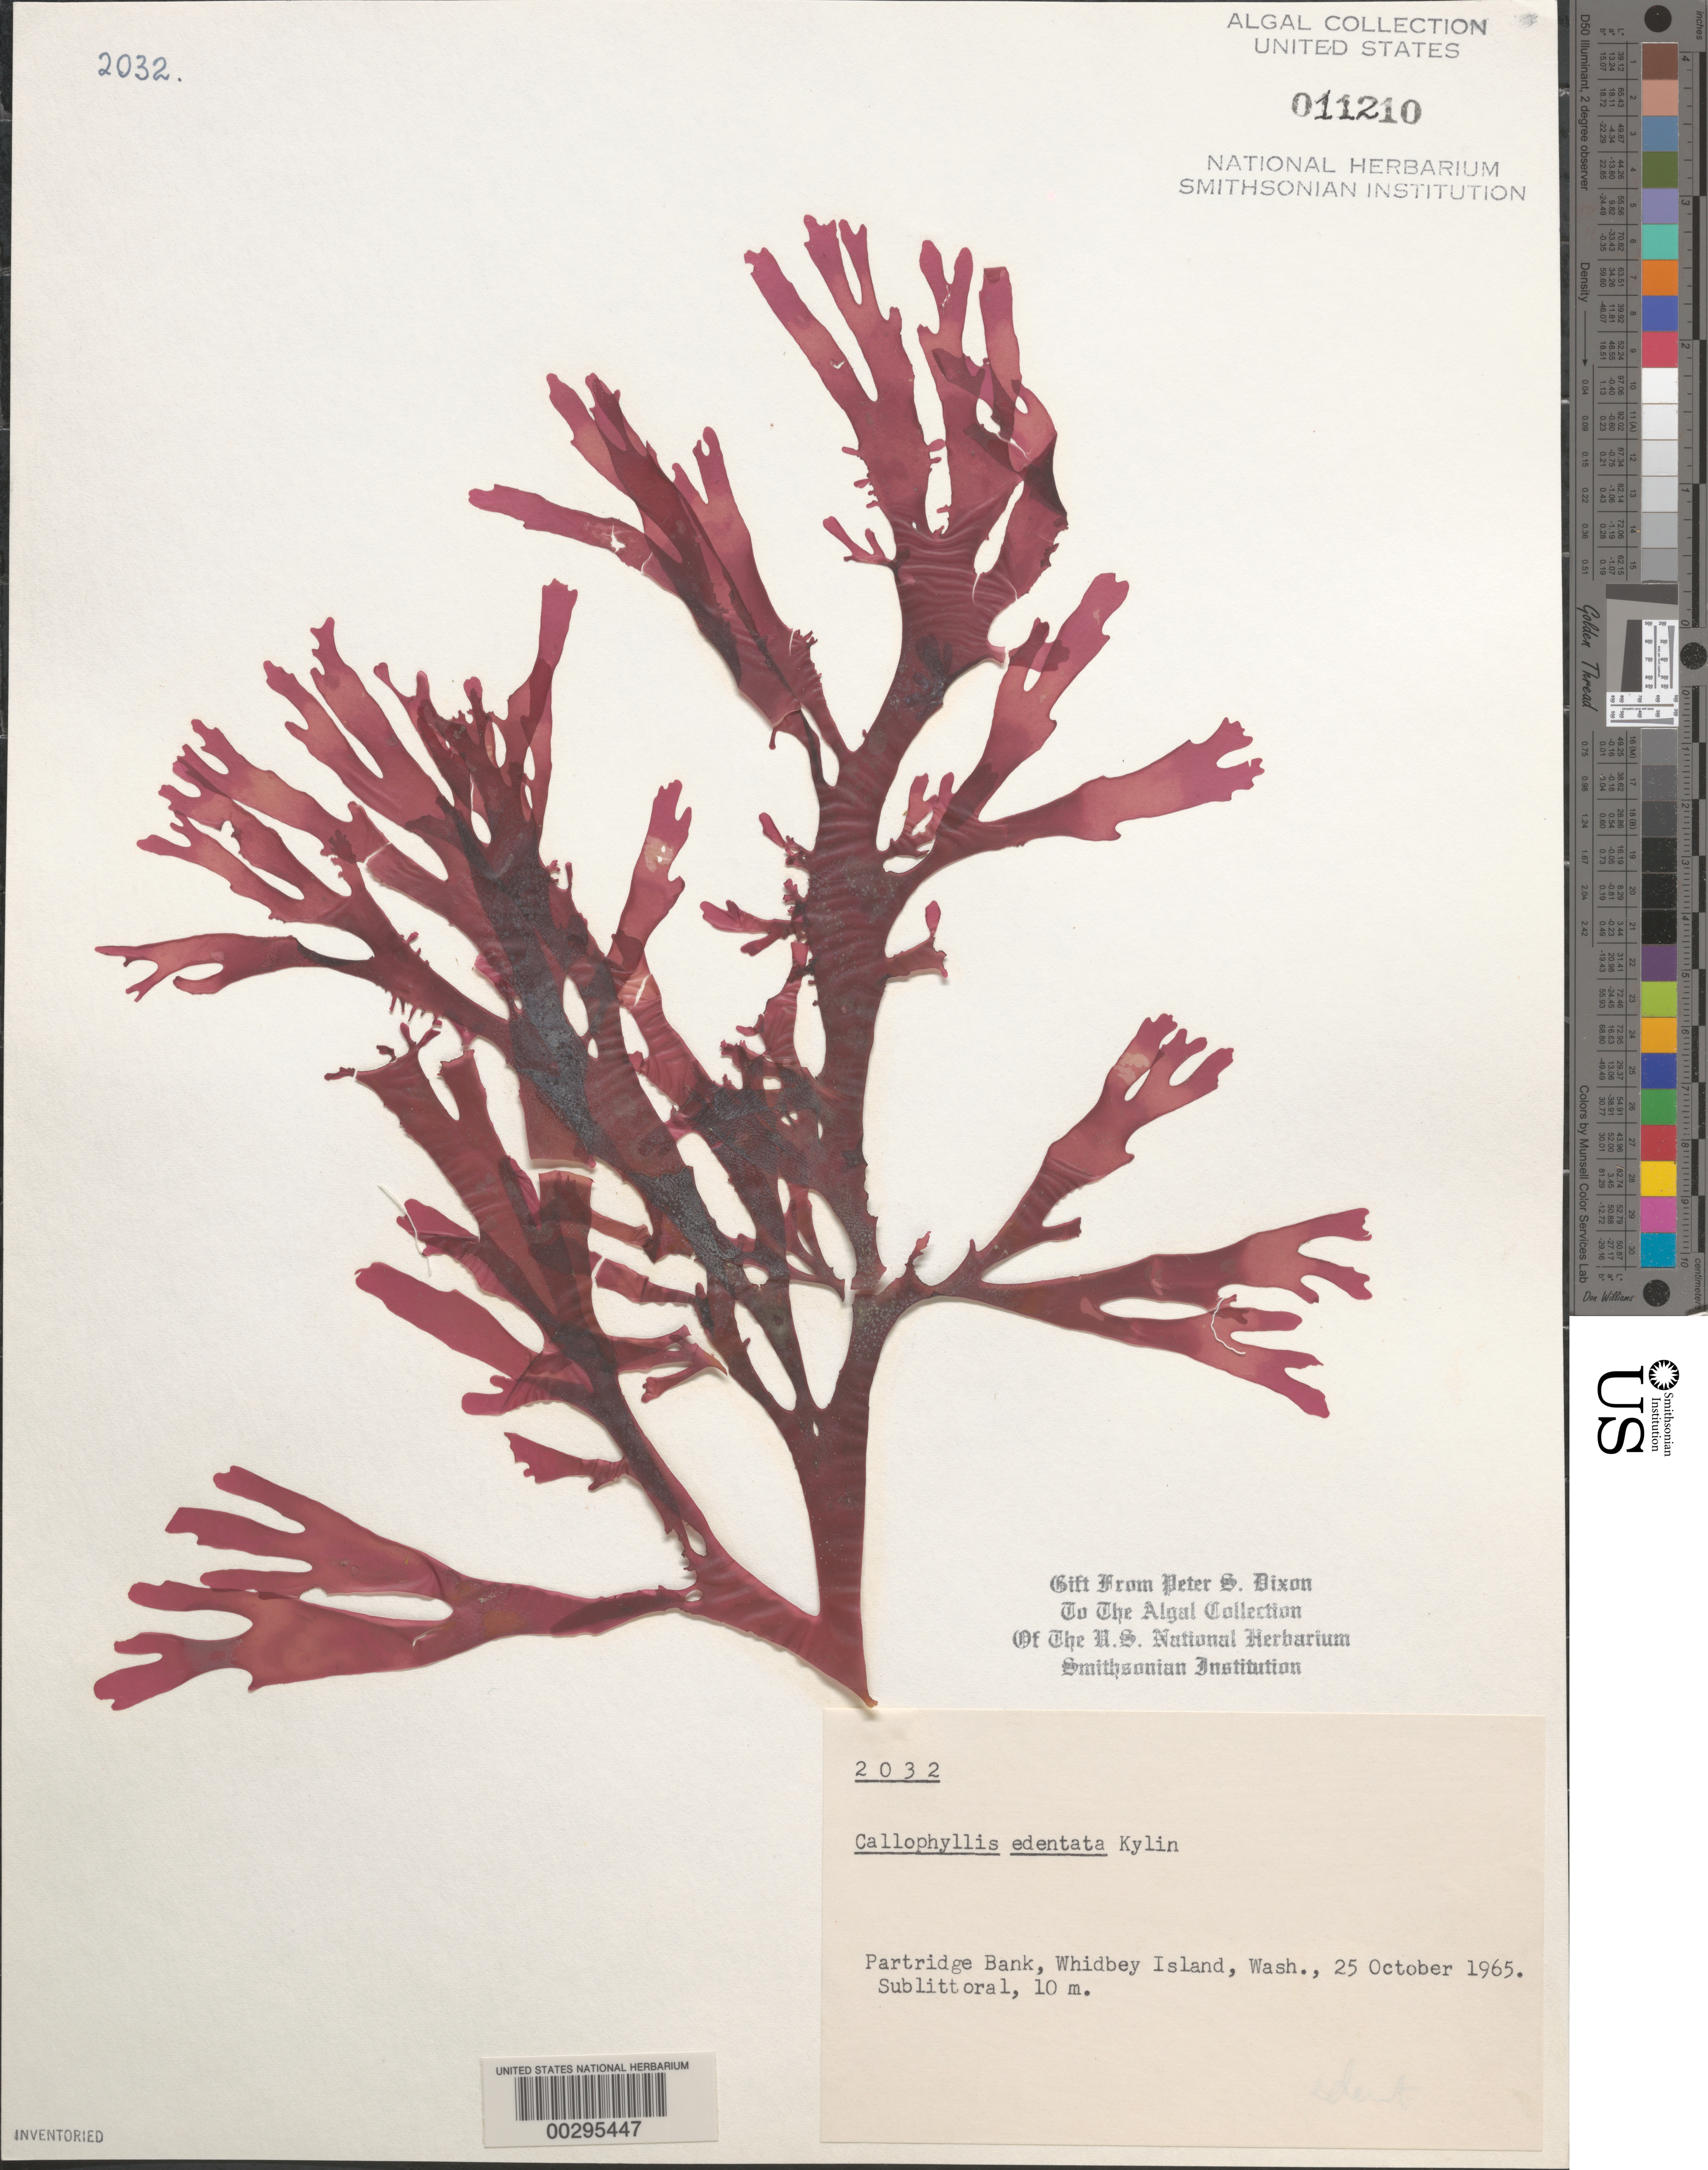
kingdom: Plantae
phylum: Rhodophyta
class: Florideophyceae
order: Gigartinales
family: Kallymeniaceae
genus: Callophyllis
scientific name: Callophyllis edentata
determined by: Dixon, P. S.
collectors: P. S. Dixon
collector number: PSD 2032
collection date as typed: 25 Oct 1965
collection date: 1965-10-25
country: United States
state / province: Washington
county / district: Island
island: Whidbey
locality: Partridge Bank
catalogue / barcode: US 11210